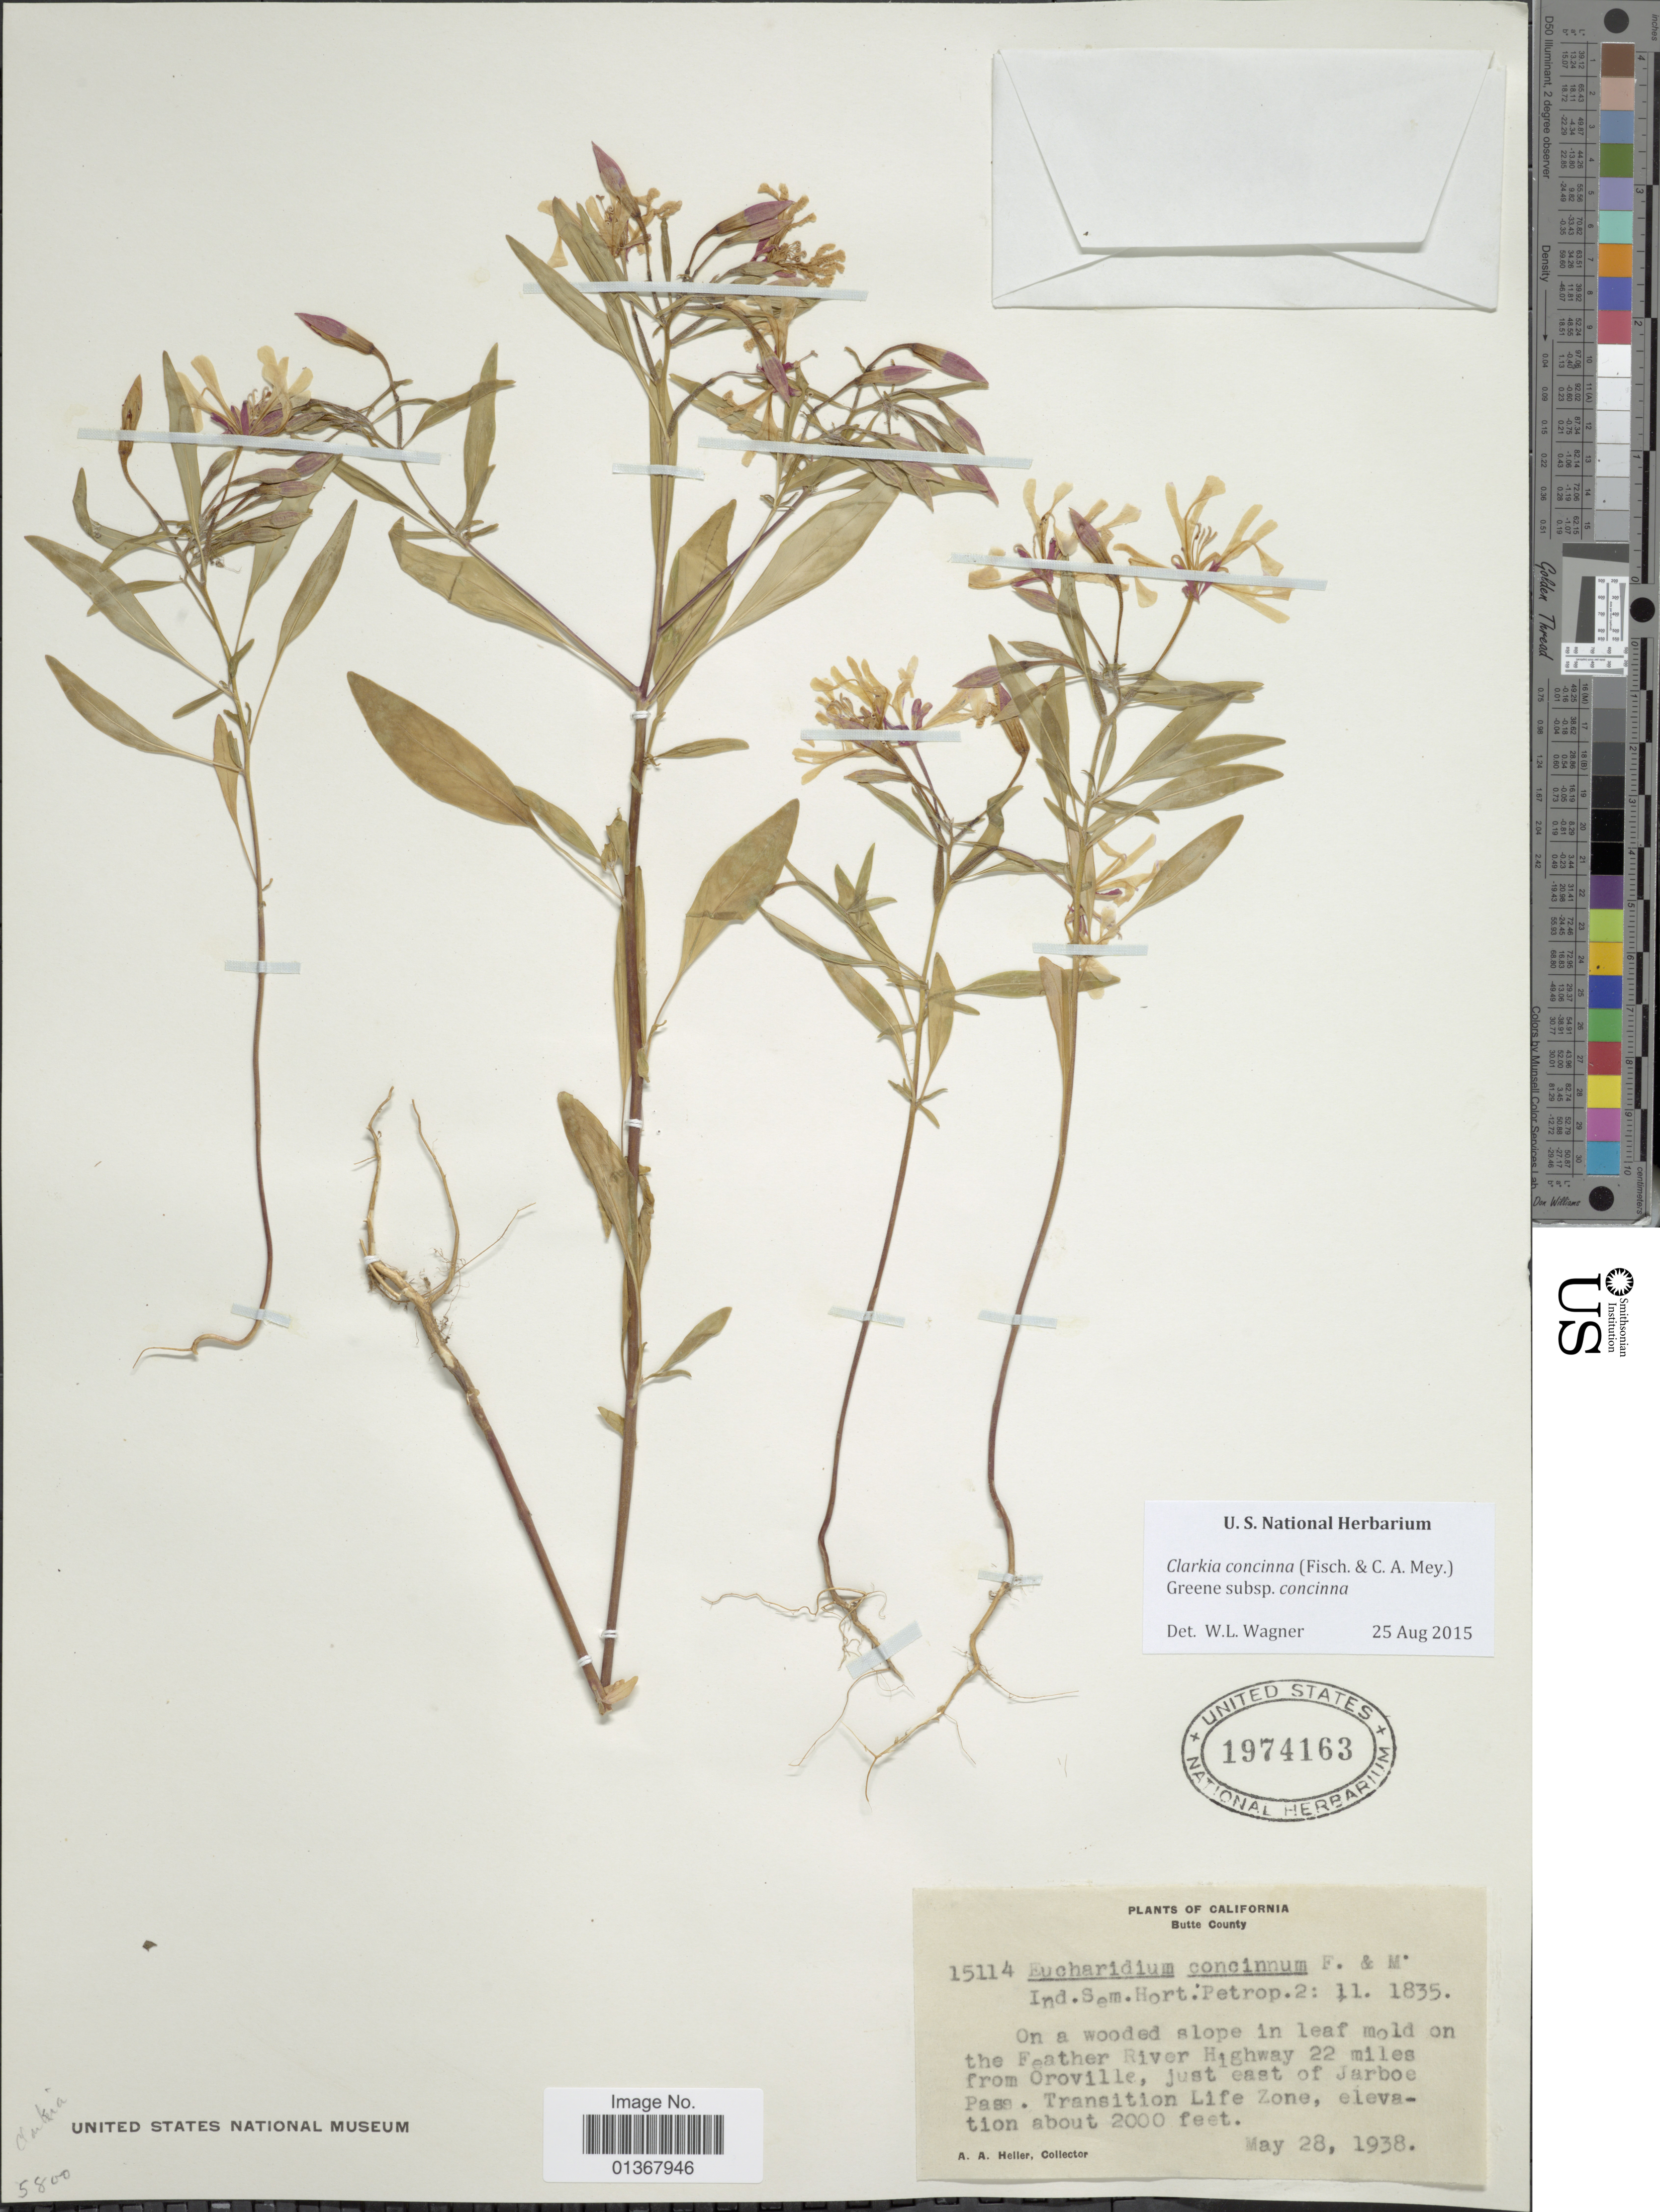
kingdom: Plantae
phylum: Tracheophyta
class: Magnoliopsida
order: Myrtales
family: Onagraceae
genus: Clarkia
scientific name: Clarkia concinna subsp. concinna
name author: (Fisch. & C.A. Mey.) Greene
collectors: A. A. Heller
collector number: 15114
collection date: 1938-05-28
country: United States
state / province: California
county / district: Butte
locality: Butte County, On a wooded slope in leaf mold on the Feather River Highway 22 miles from Oroville, just east of Jarboe Pass. Transition Life Zone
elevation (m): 610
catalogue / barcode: US 1974163